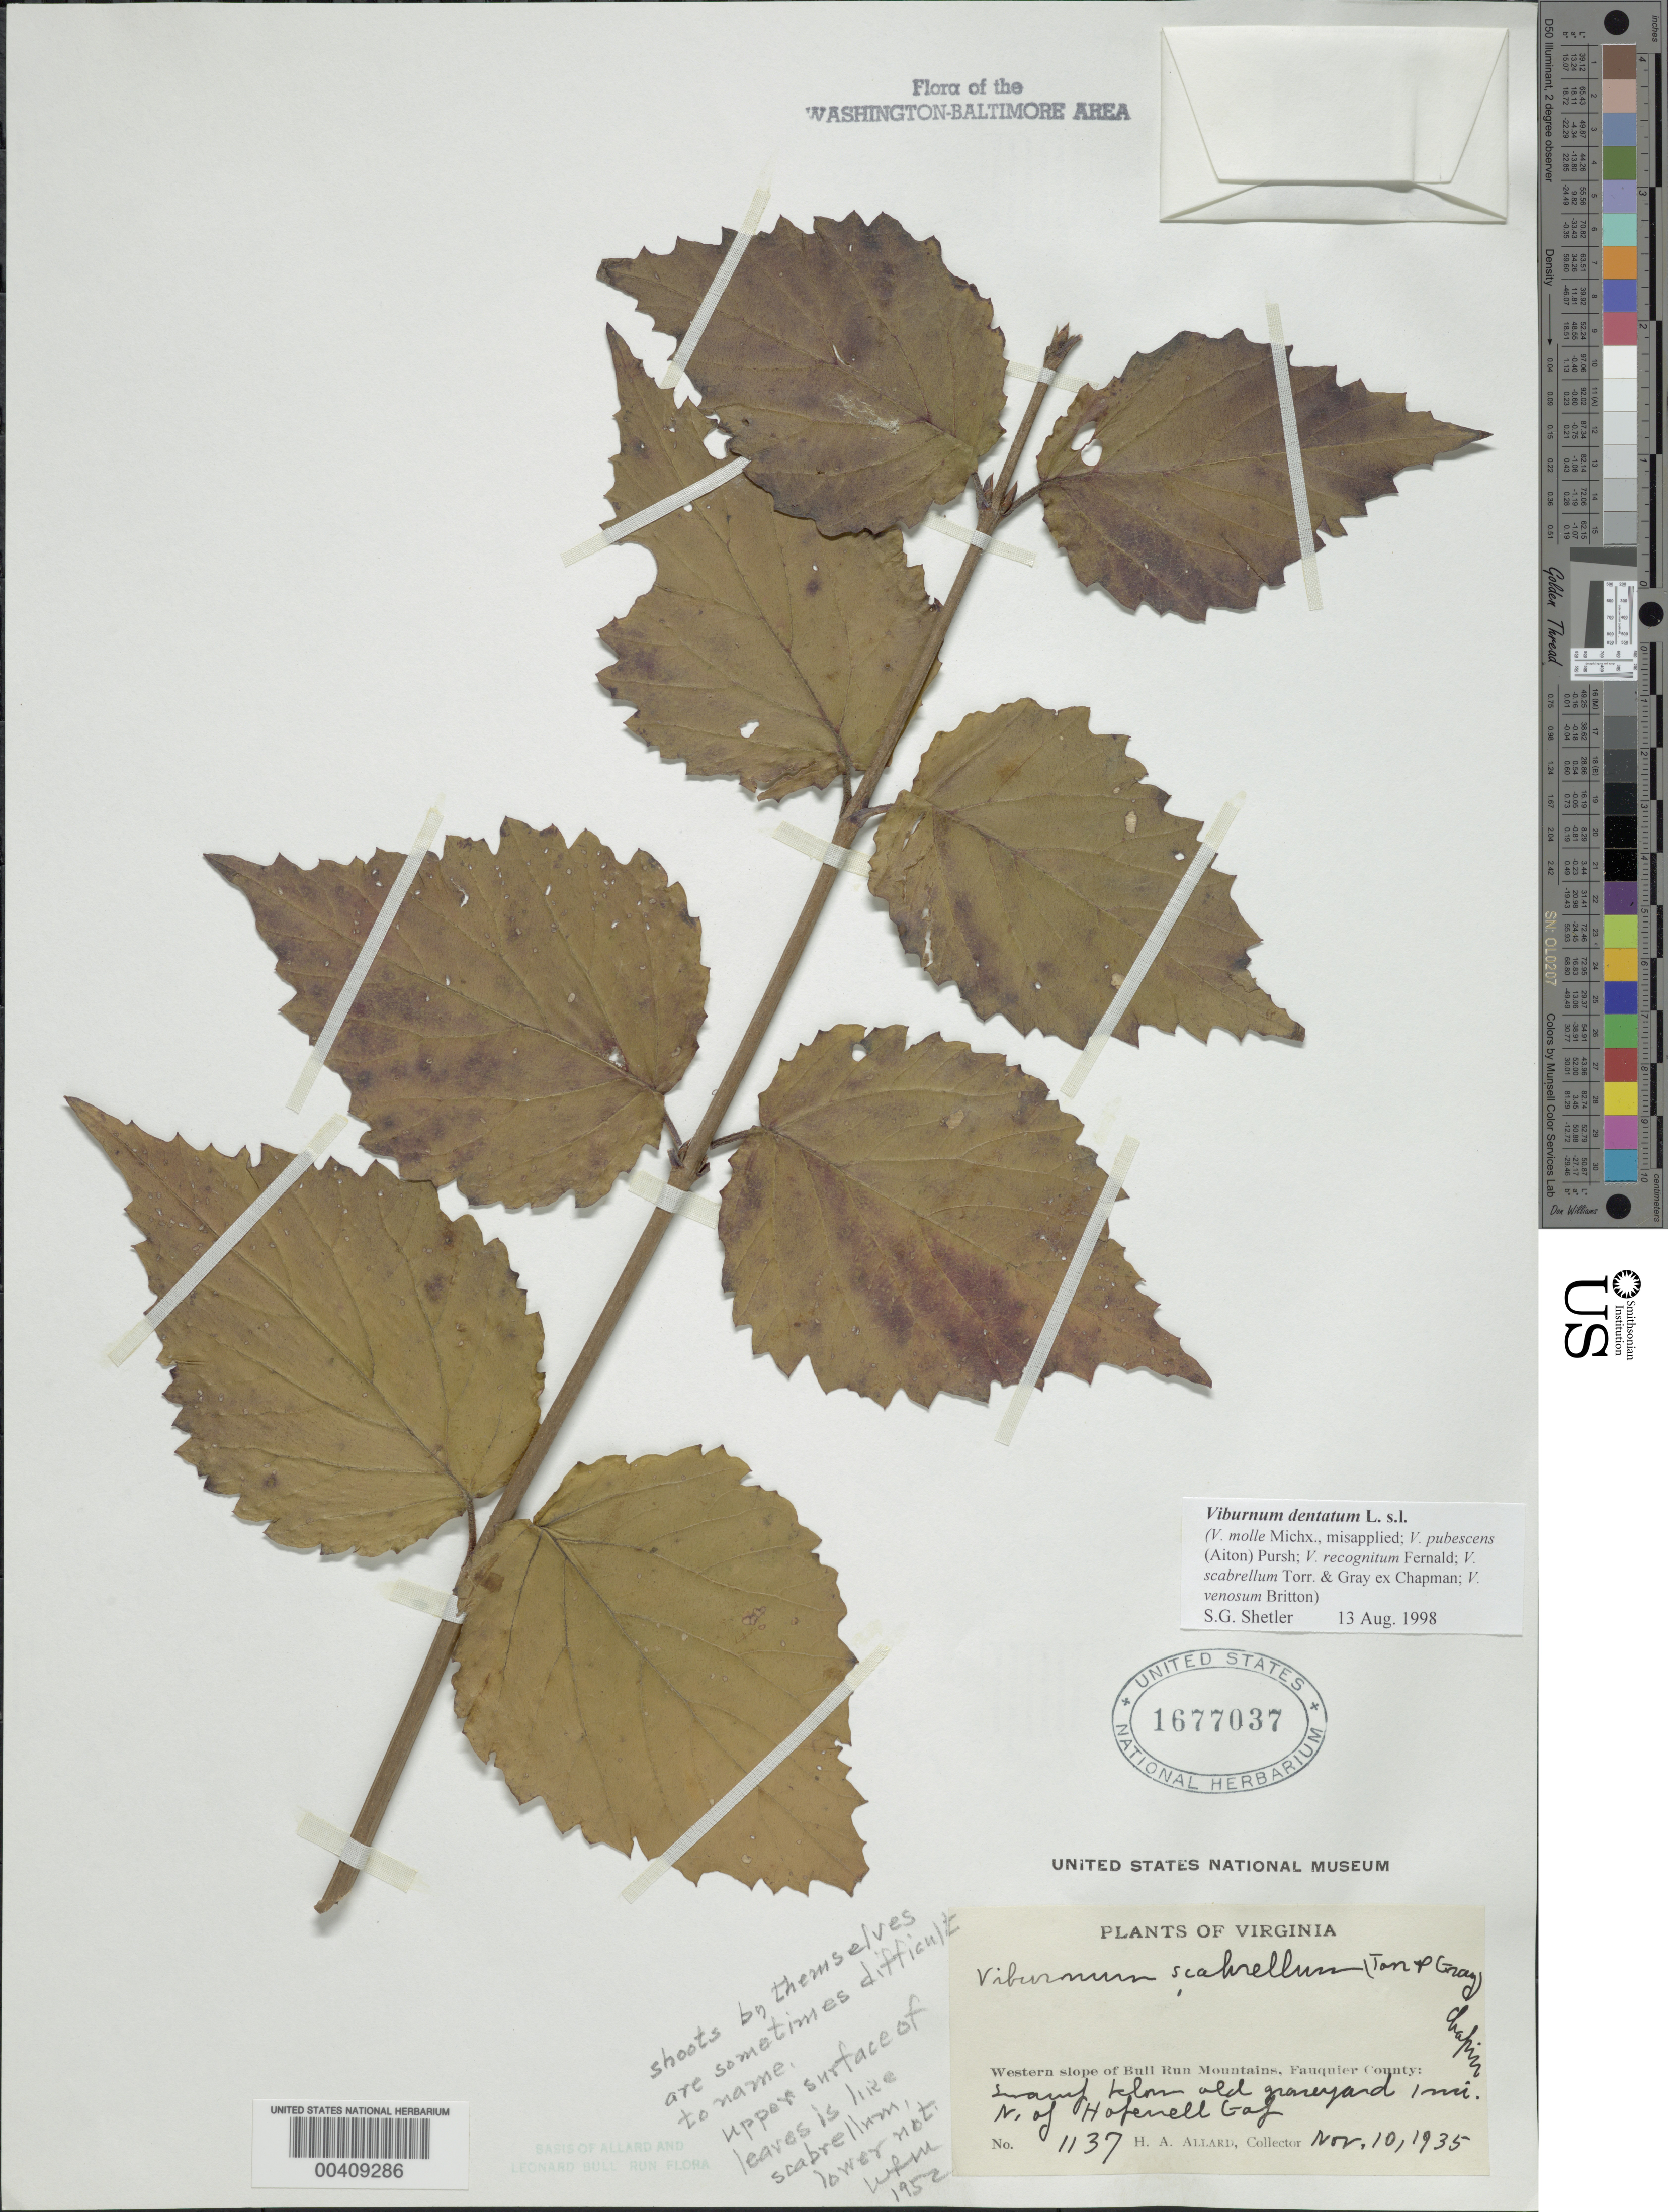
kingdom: Plantae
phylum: Tracheophyta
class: Magnoliopsida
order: Dipsacales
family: Viburnaceae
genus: Viburnum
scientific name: Viburnum dentatum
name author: L.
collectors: H. A. Allard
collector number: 1137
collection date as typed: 10 Nov 1935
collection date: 1935-11-10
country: United States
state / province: Virginia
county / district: Fauquier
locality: N of Hopewell Gap Bull Run Mts.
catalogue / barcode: US 1677037